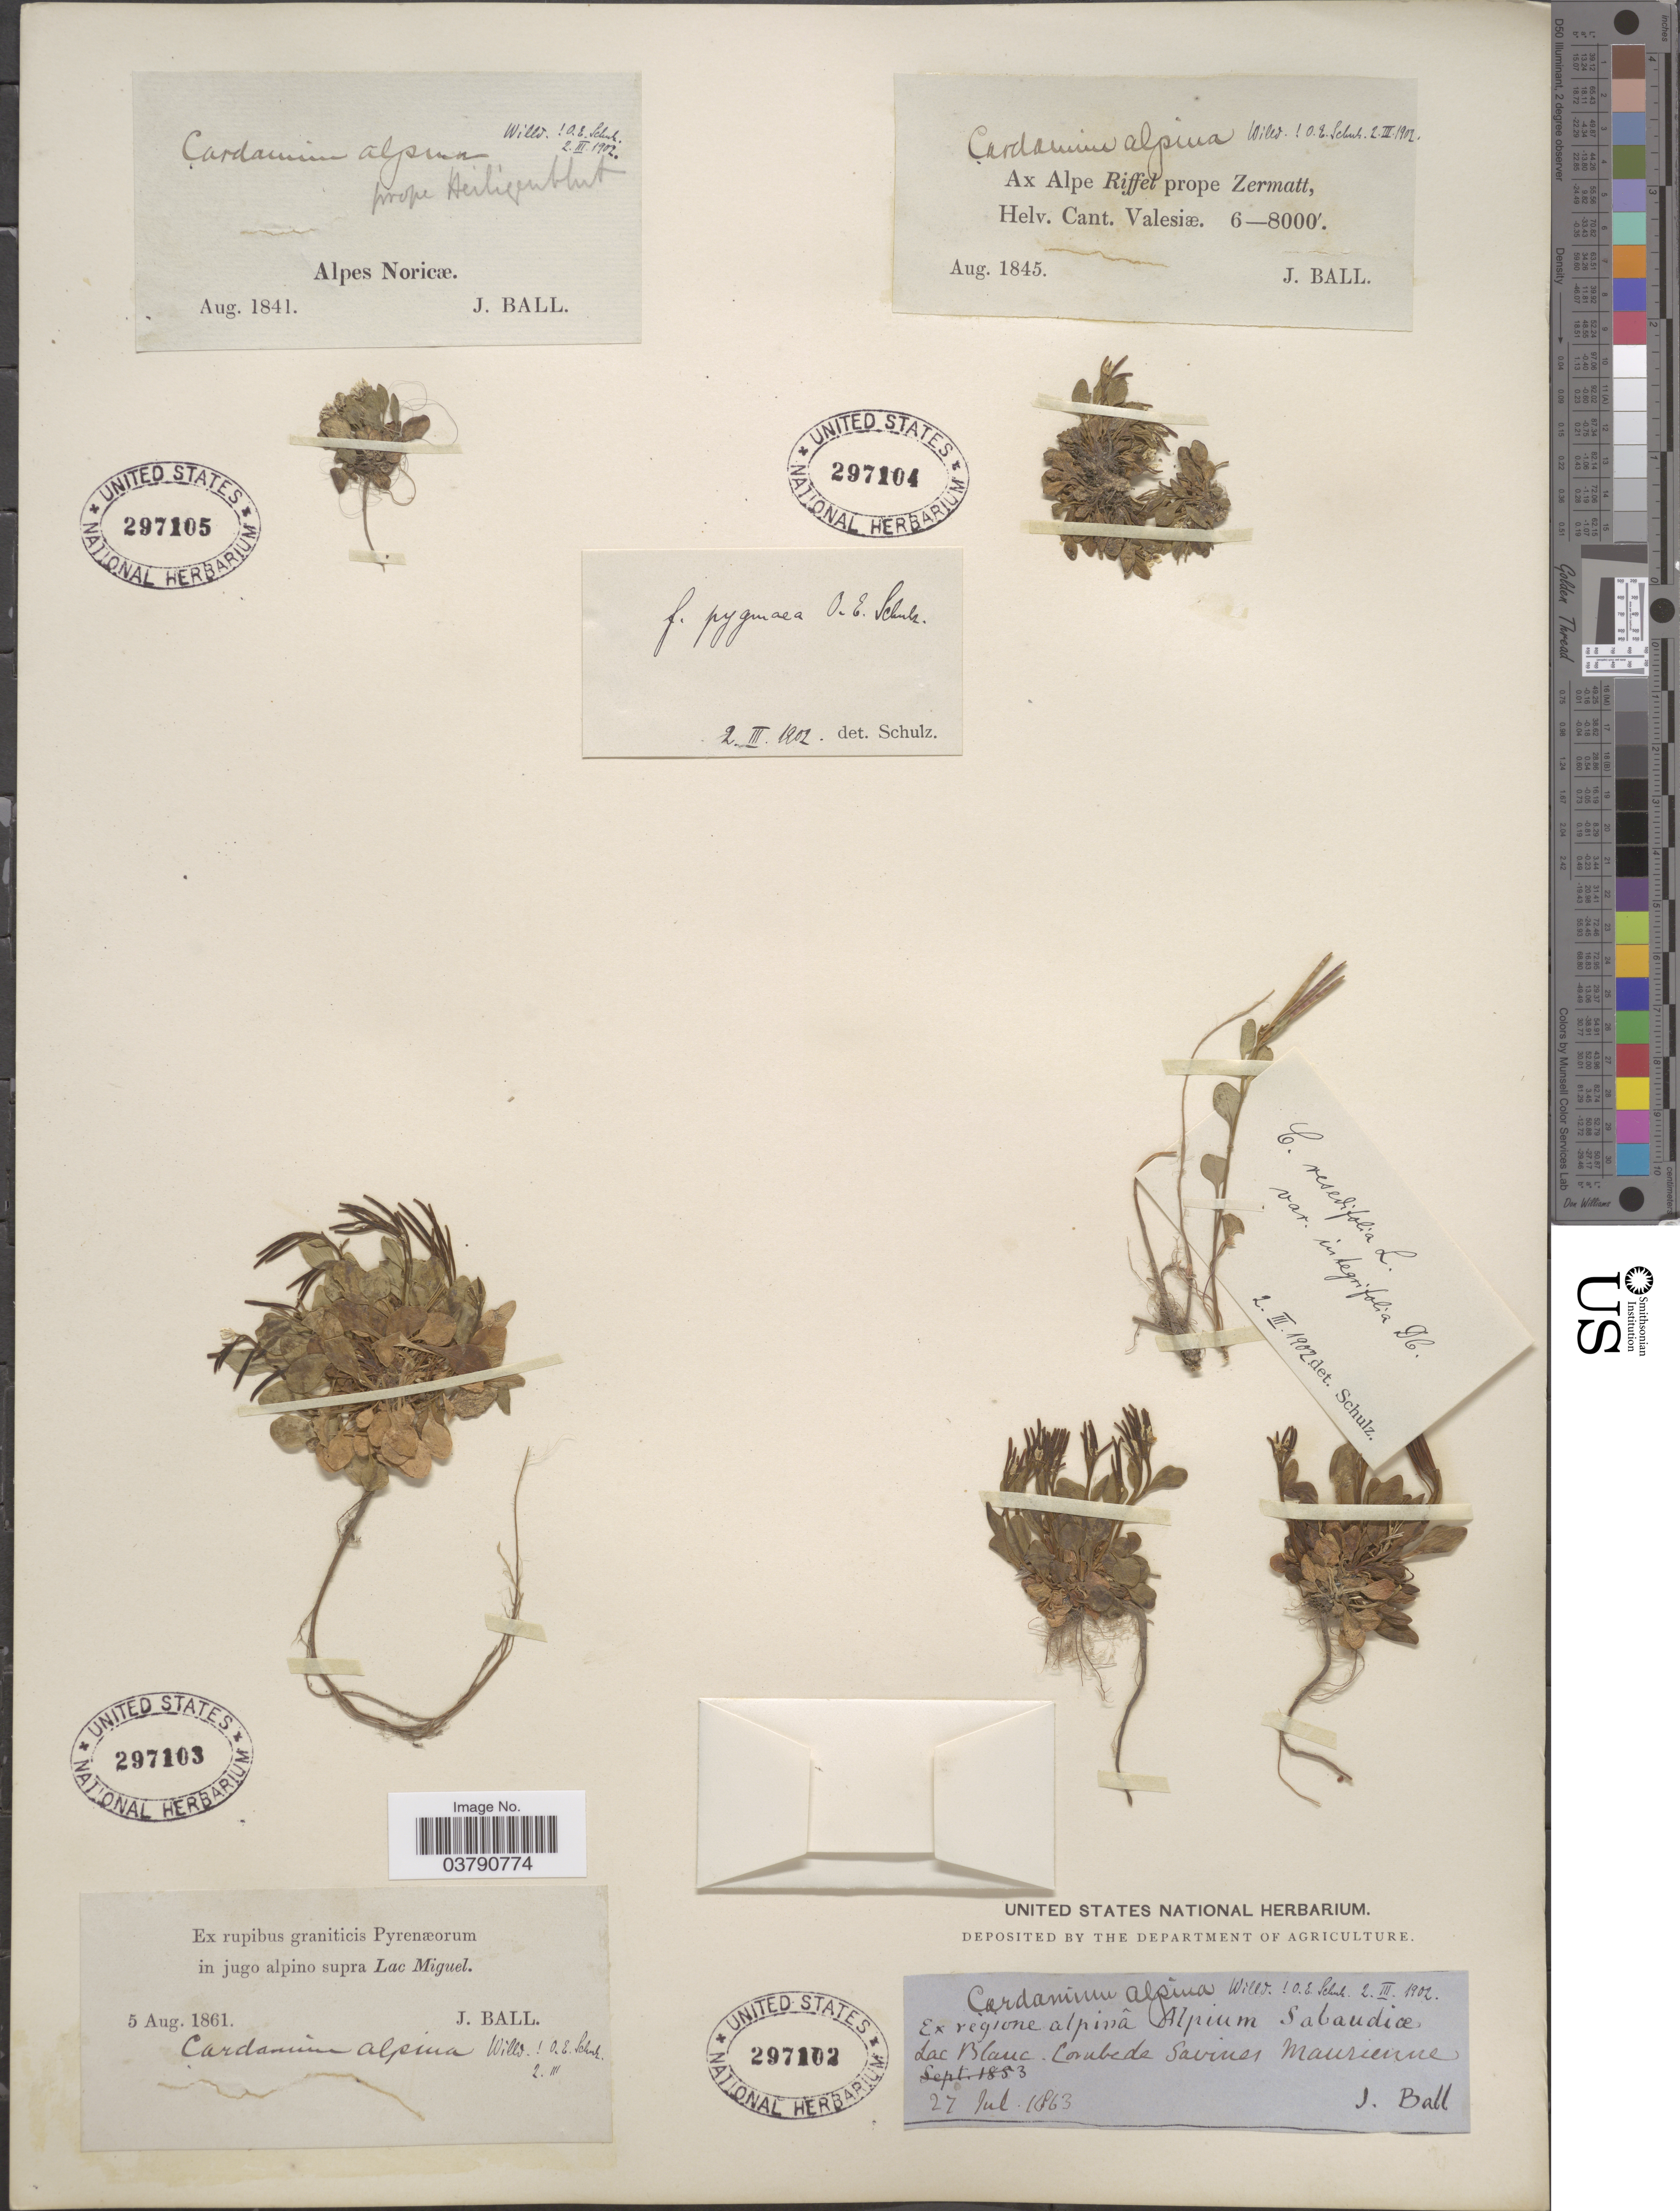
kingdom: Plantae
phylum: Tracheophyta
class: Magnoliopsida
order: Brassicales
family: Brassicaceae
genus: Cardamine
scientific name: Cardamine alpina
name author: Willd.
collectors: J. Ball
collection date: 1861-08-05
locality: Ex rupibus graniticis Pyrenæorum in jugo alpino supra Lac Miguel.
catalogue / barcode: US 297103